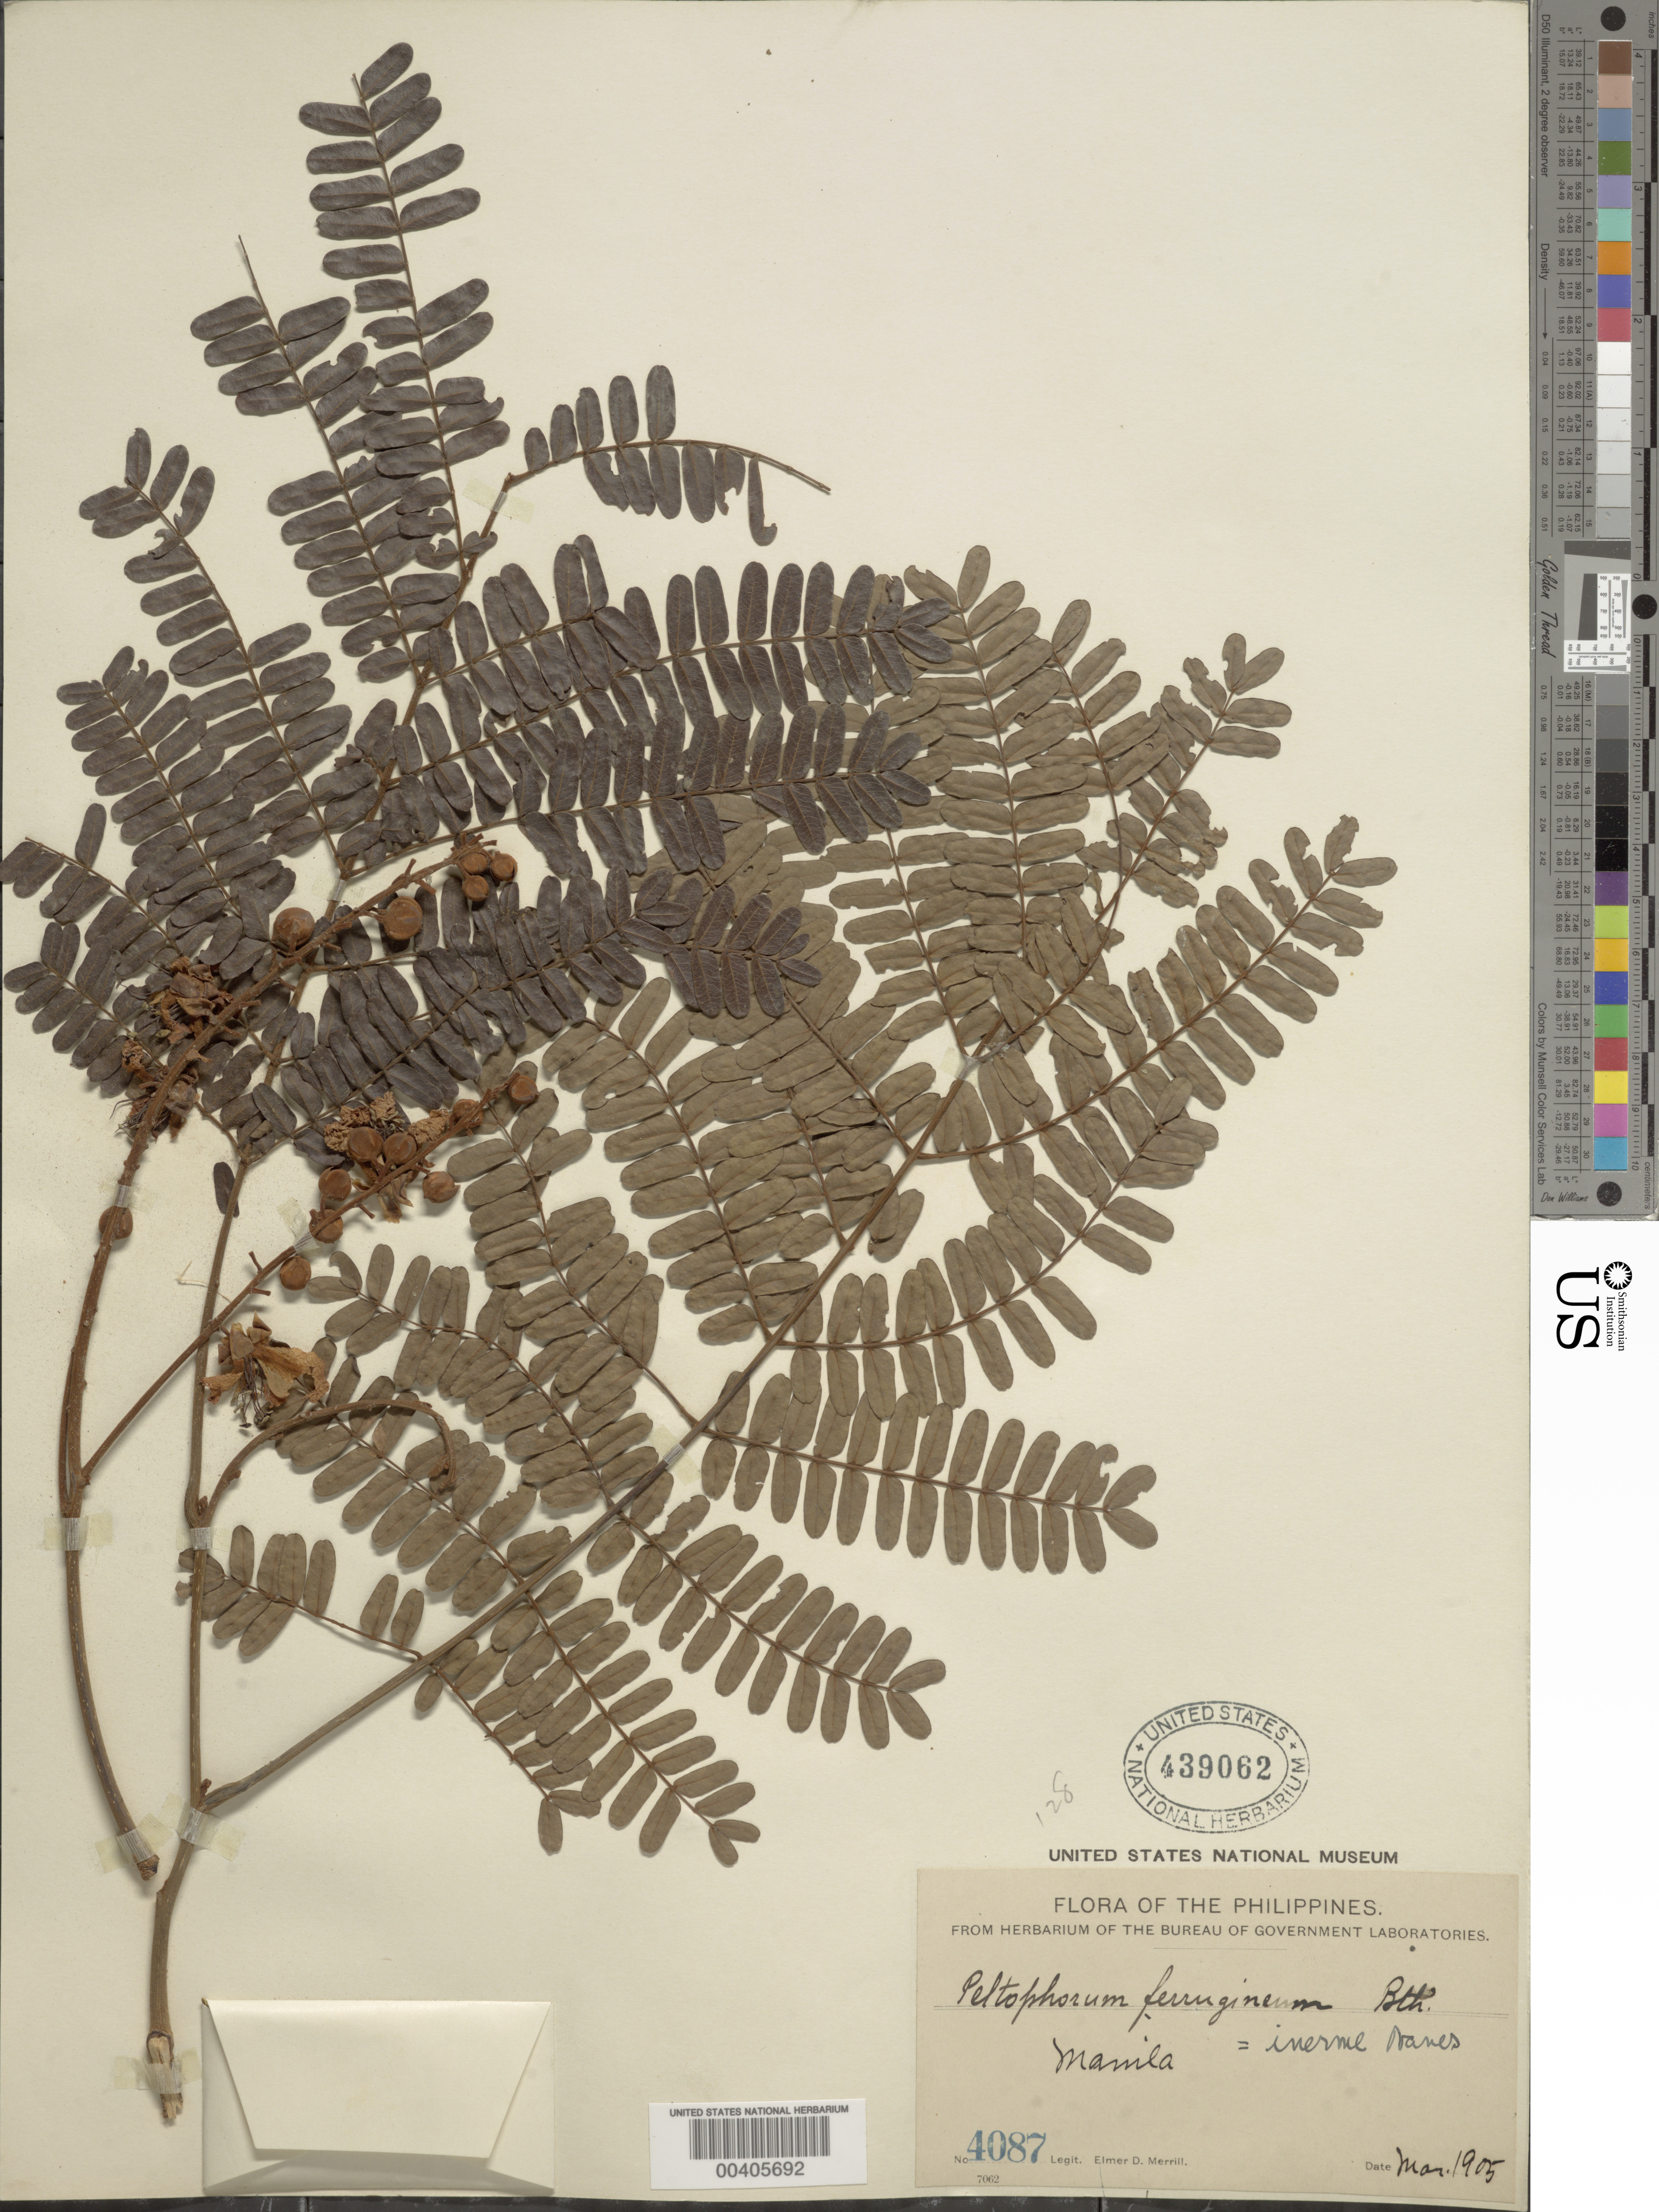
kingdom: Plantae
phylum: Tracheophyta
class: Magnoliopsida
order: Fabales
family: Fabaceae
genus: Peltophorum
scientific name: Peltophorum pterocarpum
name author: (DC.) Backer ex K. Heyne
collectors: E. D. Merrill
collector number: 4087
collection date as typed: Mar 1905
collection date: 1905-03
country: Philippines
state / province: Calabarzon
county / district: Rizal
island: Luzon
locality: Manila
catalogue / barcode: US 439062